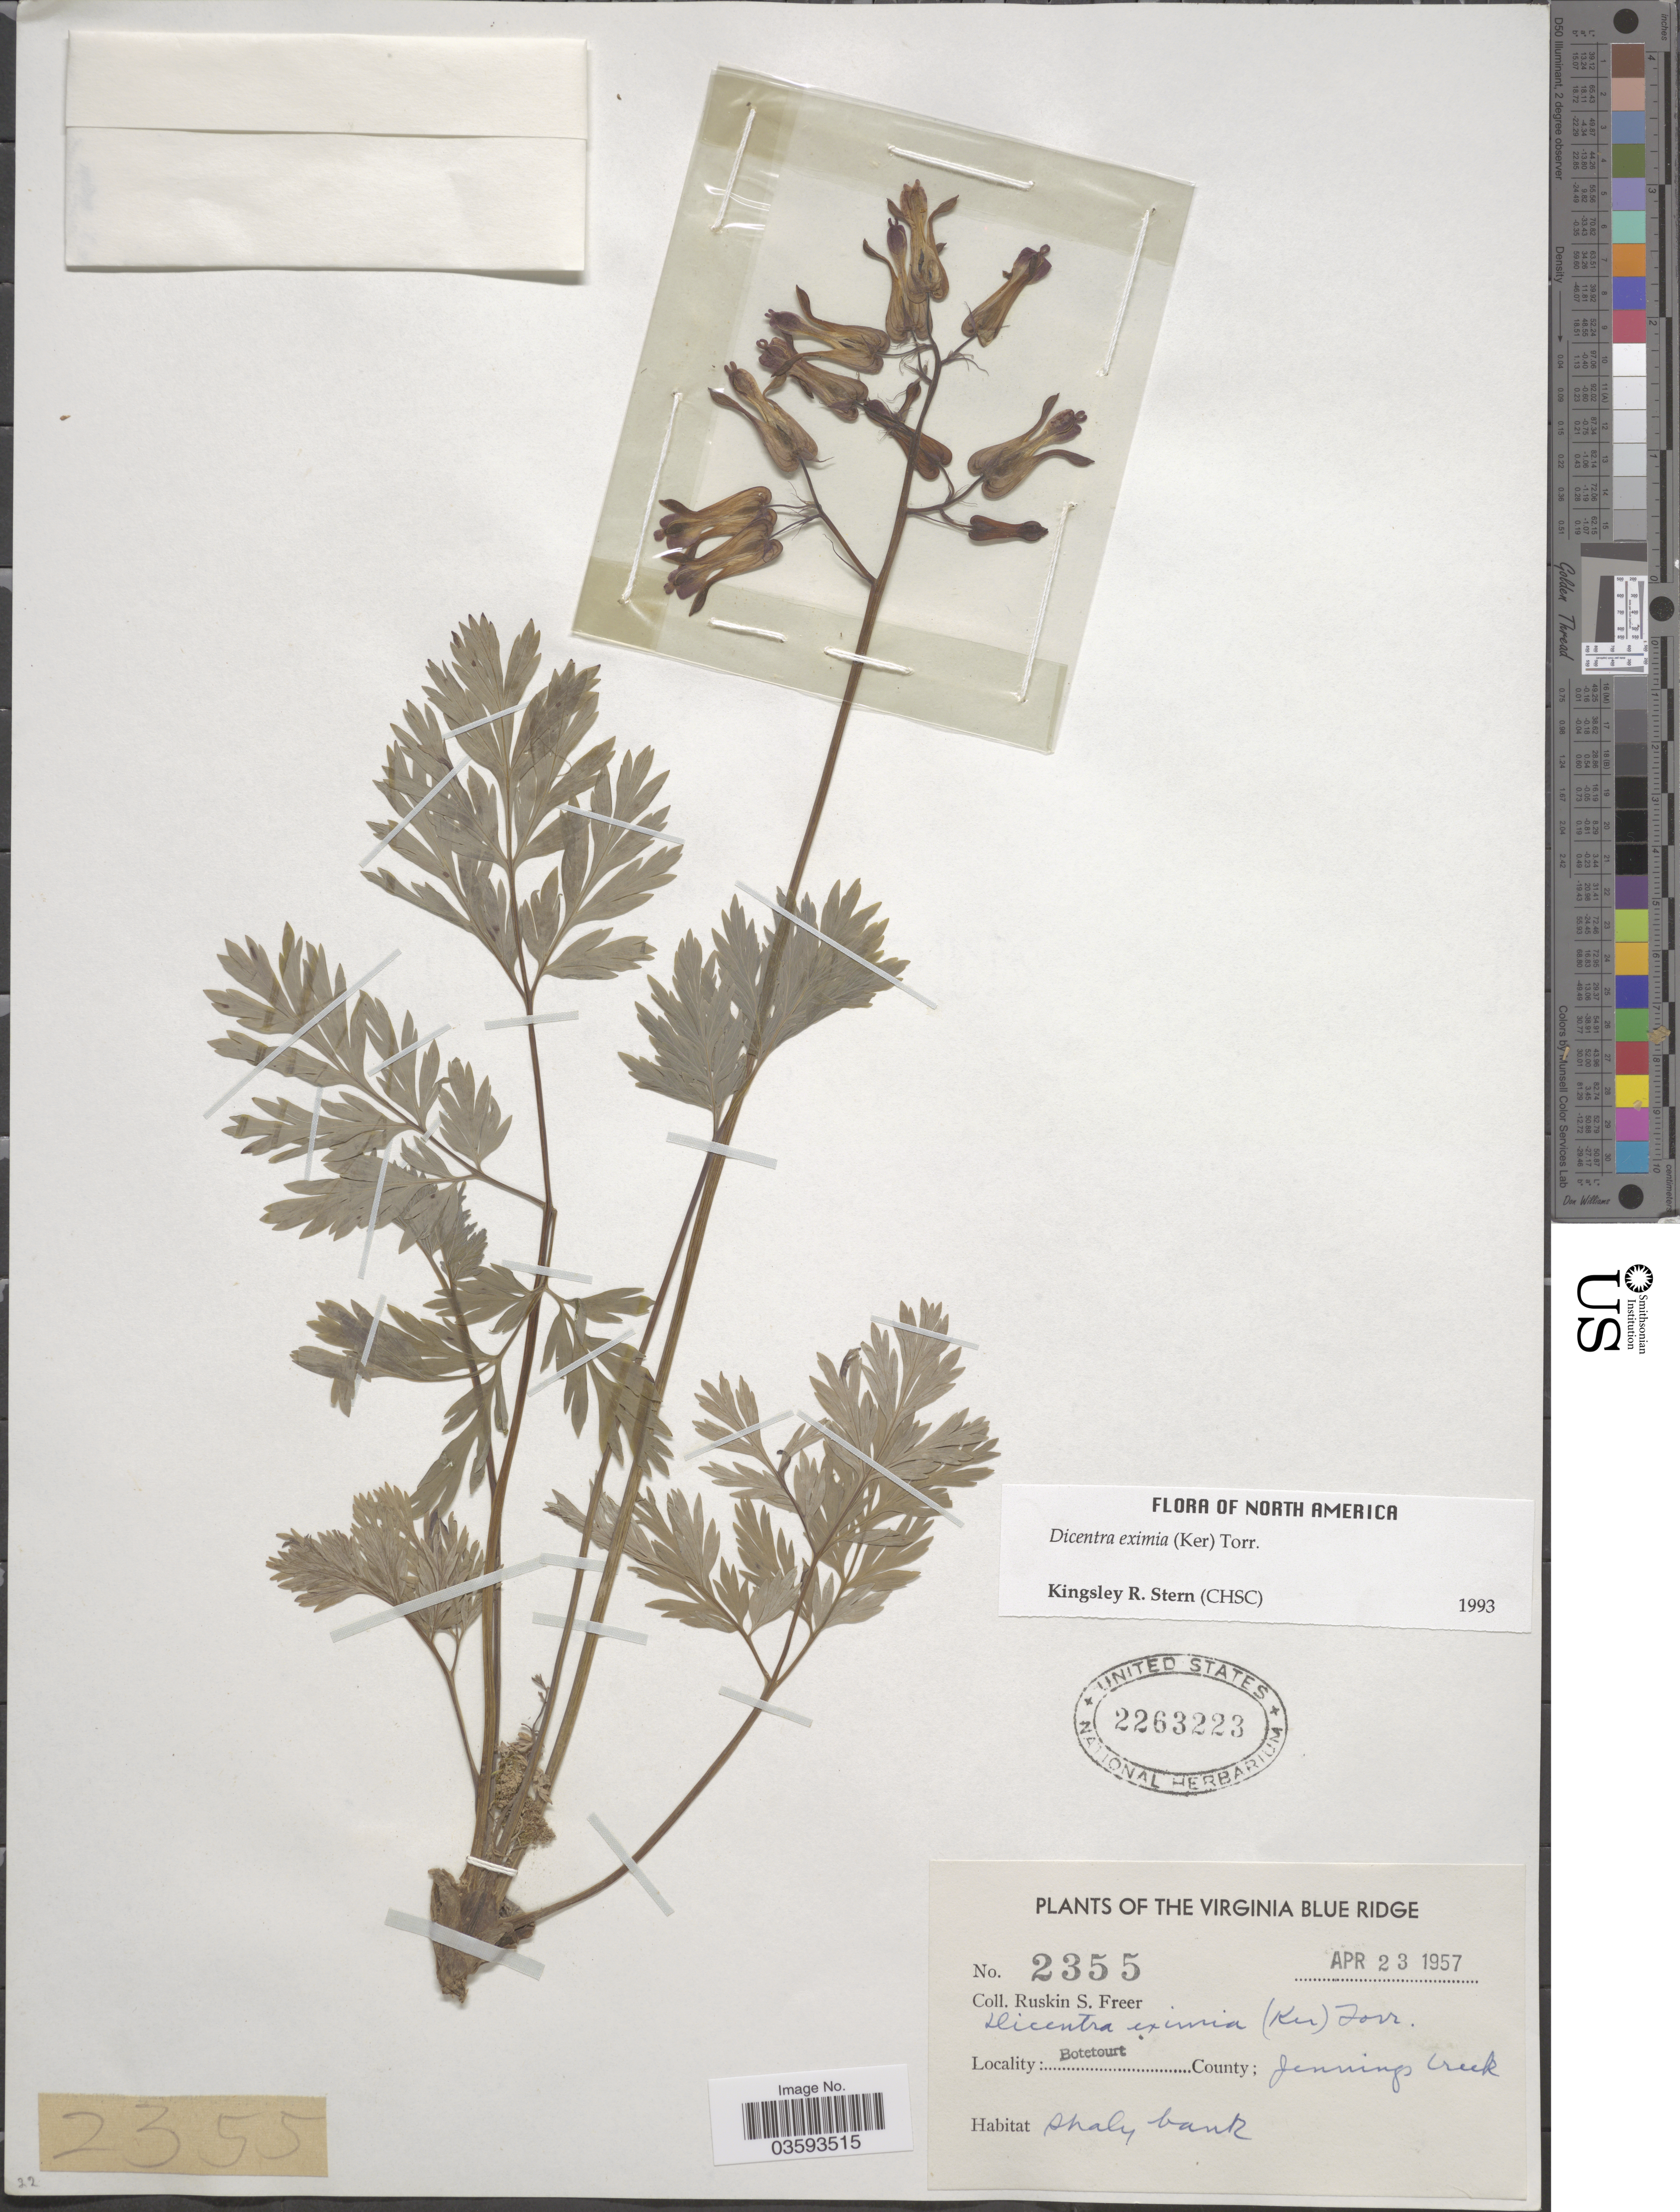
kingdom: Plantae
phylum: Tracheophyta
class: Magnoliopsida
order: Ranunculales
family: Papaveraceae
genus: Dicentra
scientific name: Dicentra eximia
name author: (Ker Gawl.) Torr.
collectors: R. Freer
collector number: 2355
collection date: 1957-04-23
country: United States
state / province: Virginia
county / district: Botetourt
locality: The Virginia Blue Ridge. Botetourt County; Jennings Creek.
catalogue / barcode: US 2263223